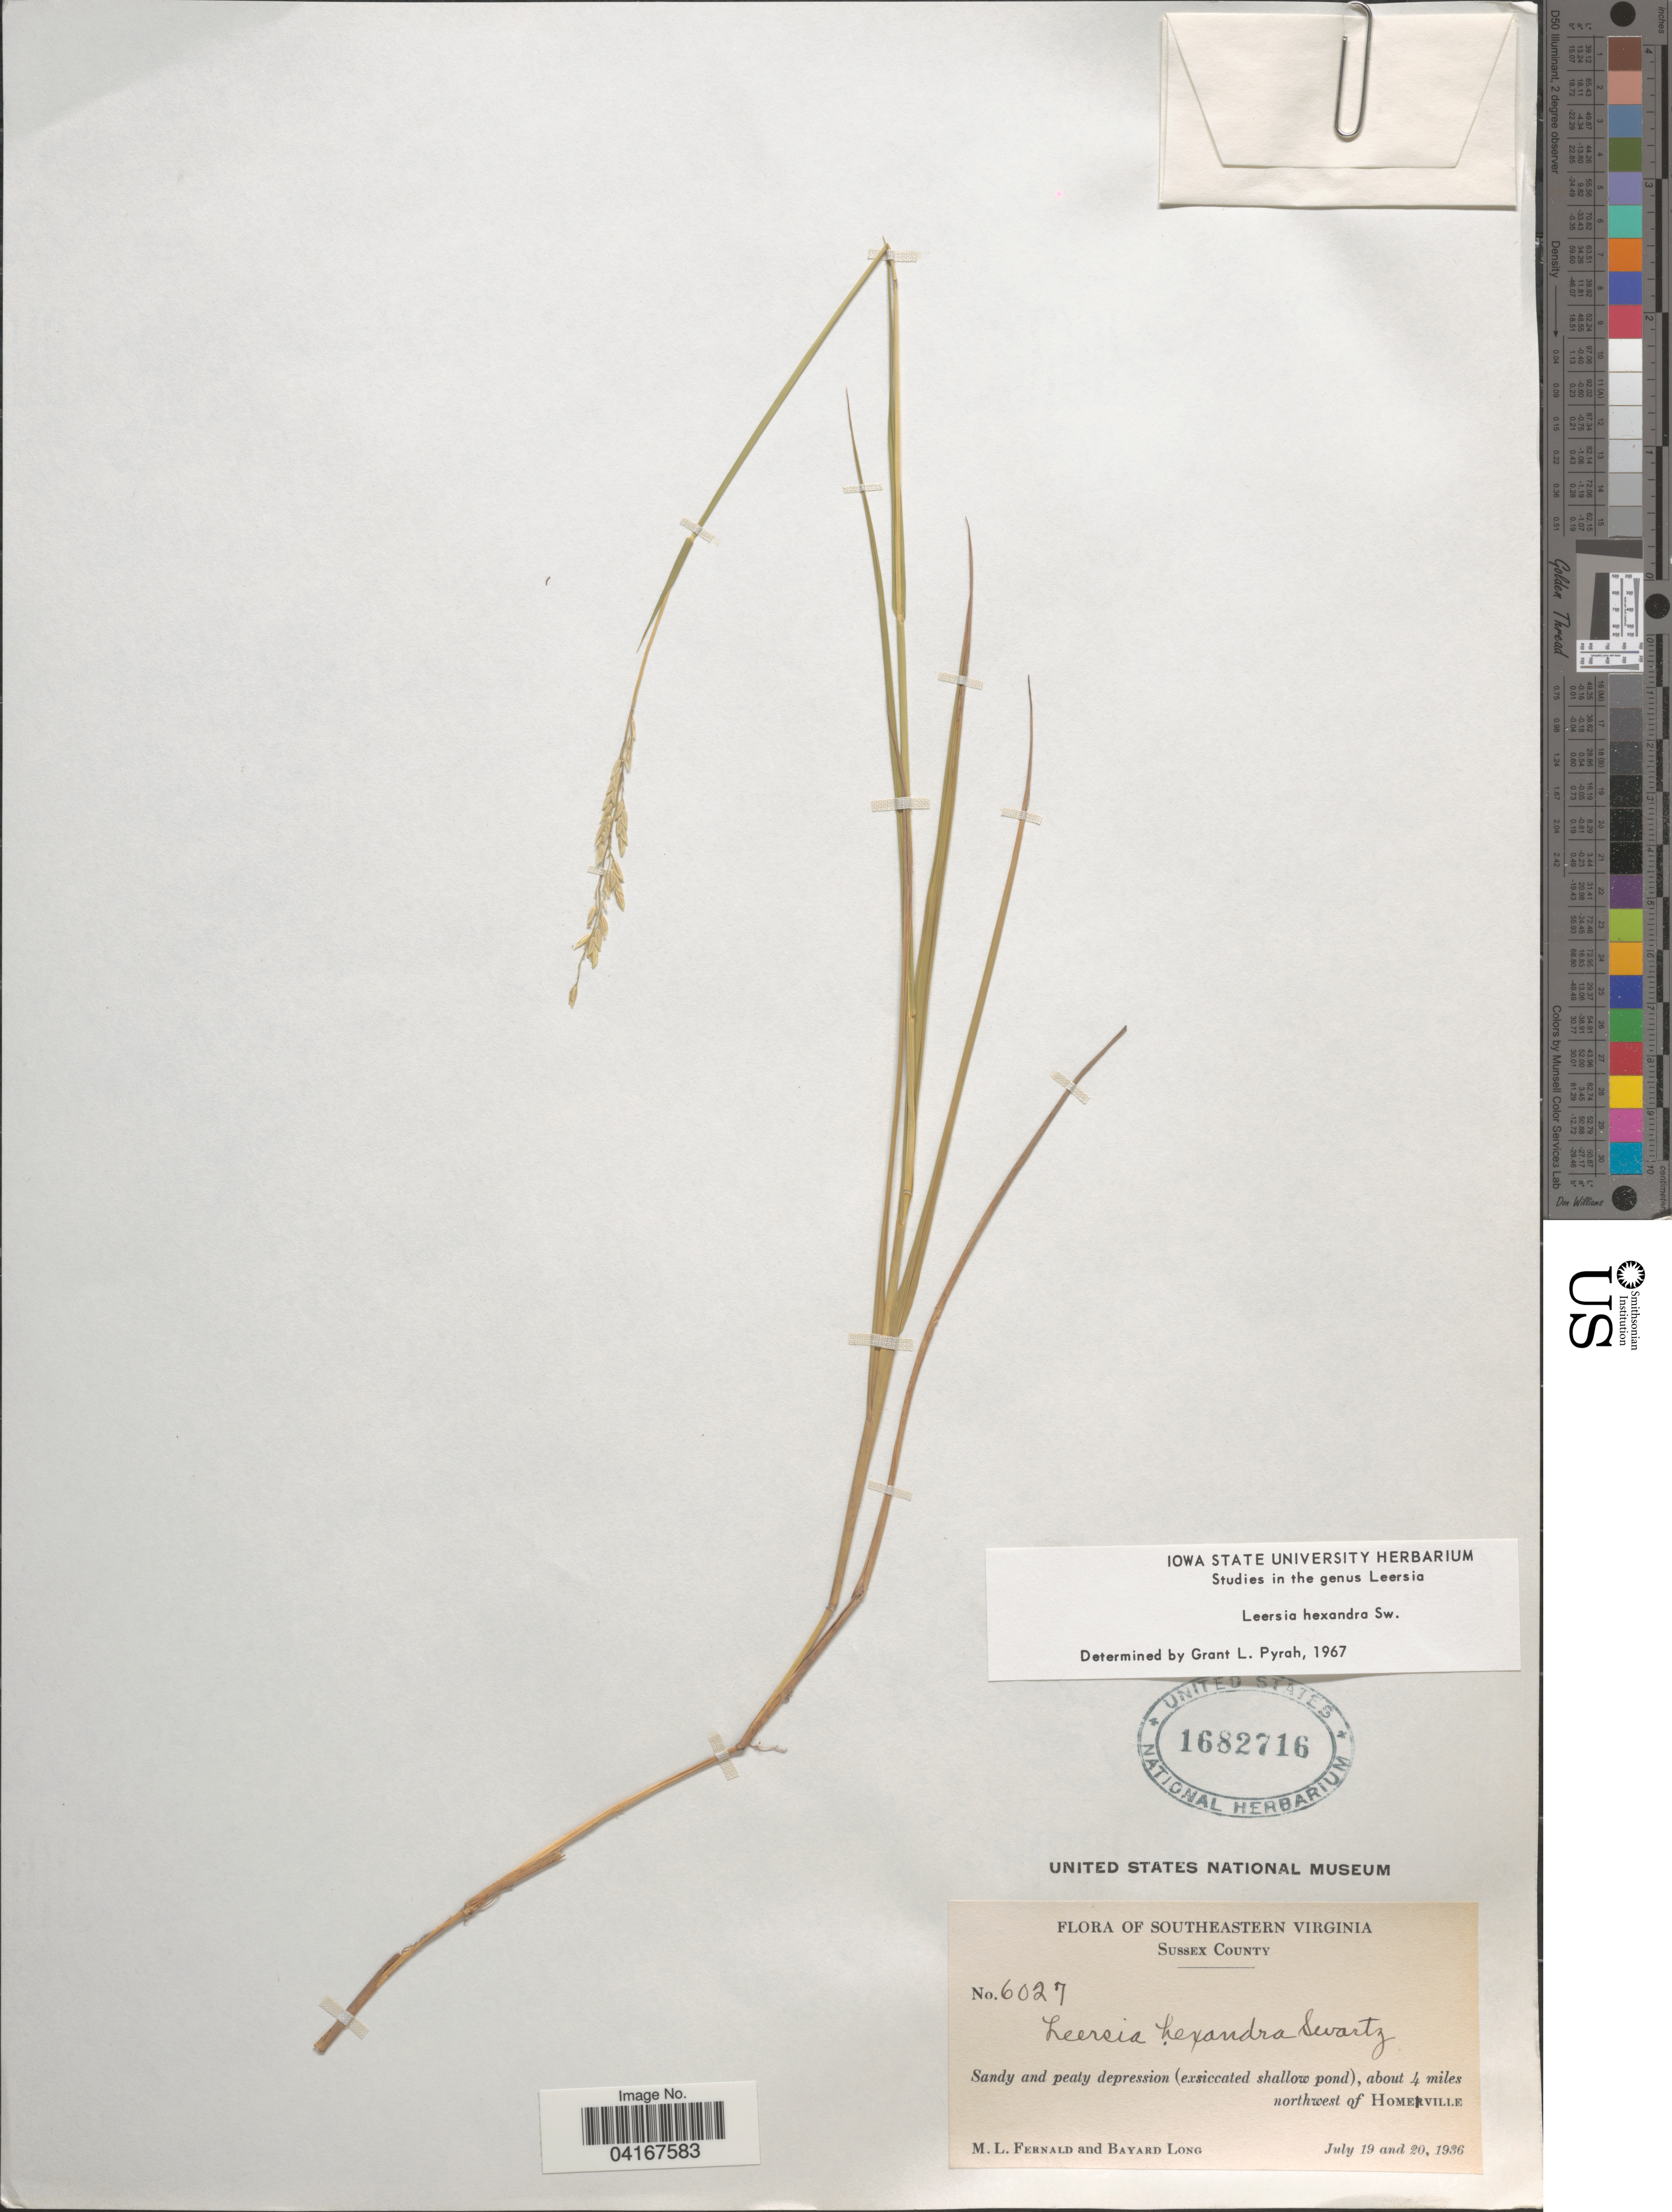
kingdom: Plantae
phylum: Tracheophyta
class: Liliopsida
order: Poales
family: Poaceae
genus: Leersia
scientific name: Leersia hexandra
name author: Sw.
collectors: M. L. Fernald & B. H. Long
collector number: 6027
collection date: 1936-07-19/1936-07-20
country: United States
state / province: Virginia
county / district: Sussex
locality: Southeastern Virginia. Sussex County. Sandy and peaty depression (exsiccated shallow pond), about 4 miles northwest of Homerville.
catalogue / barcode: US 1682716